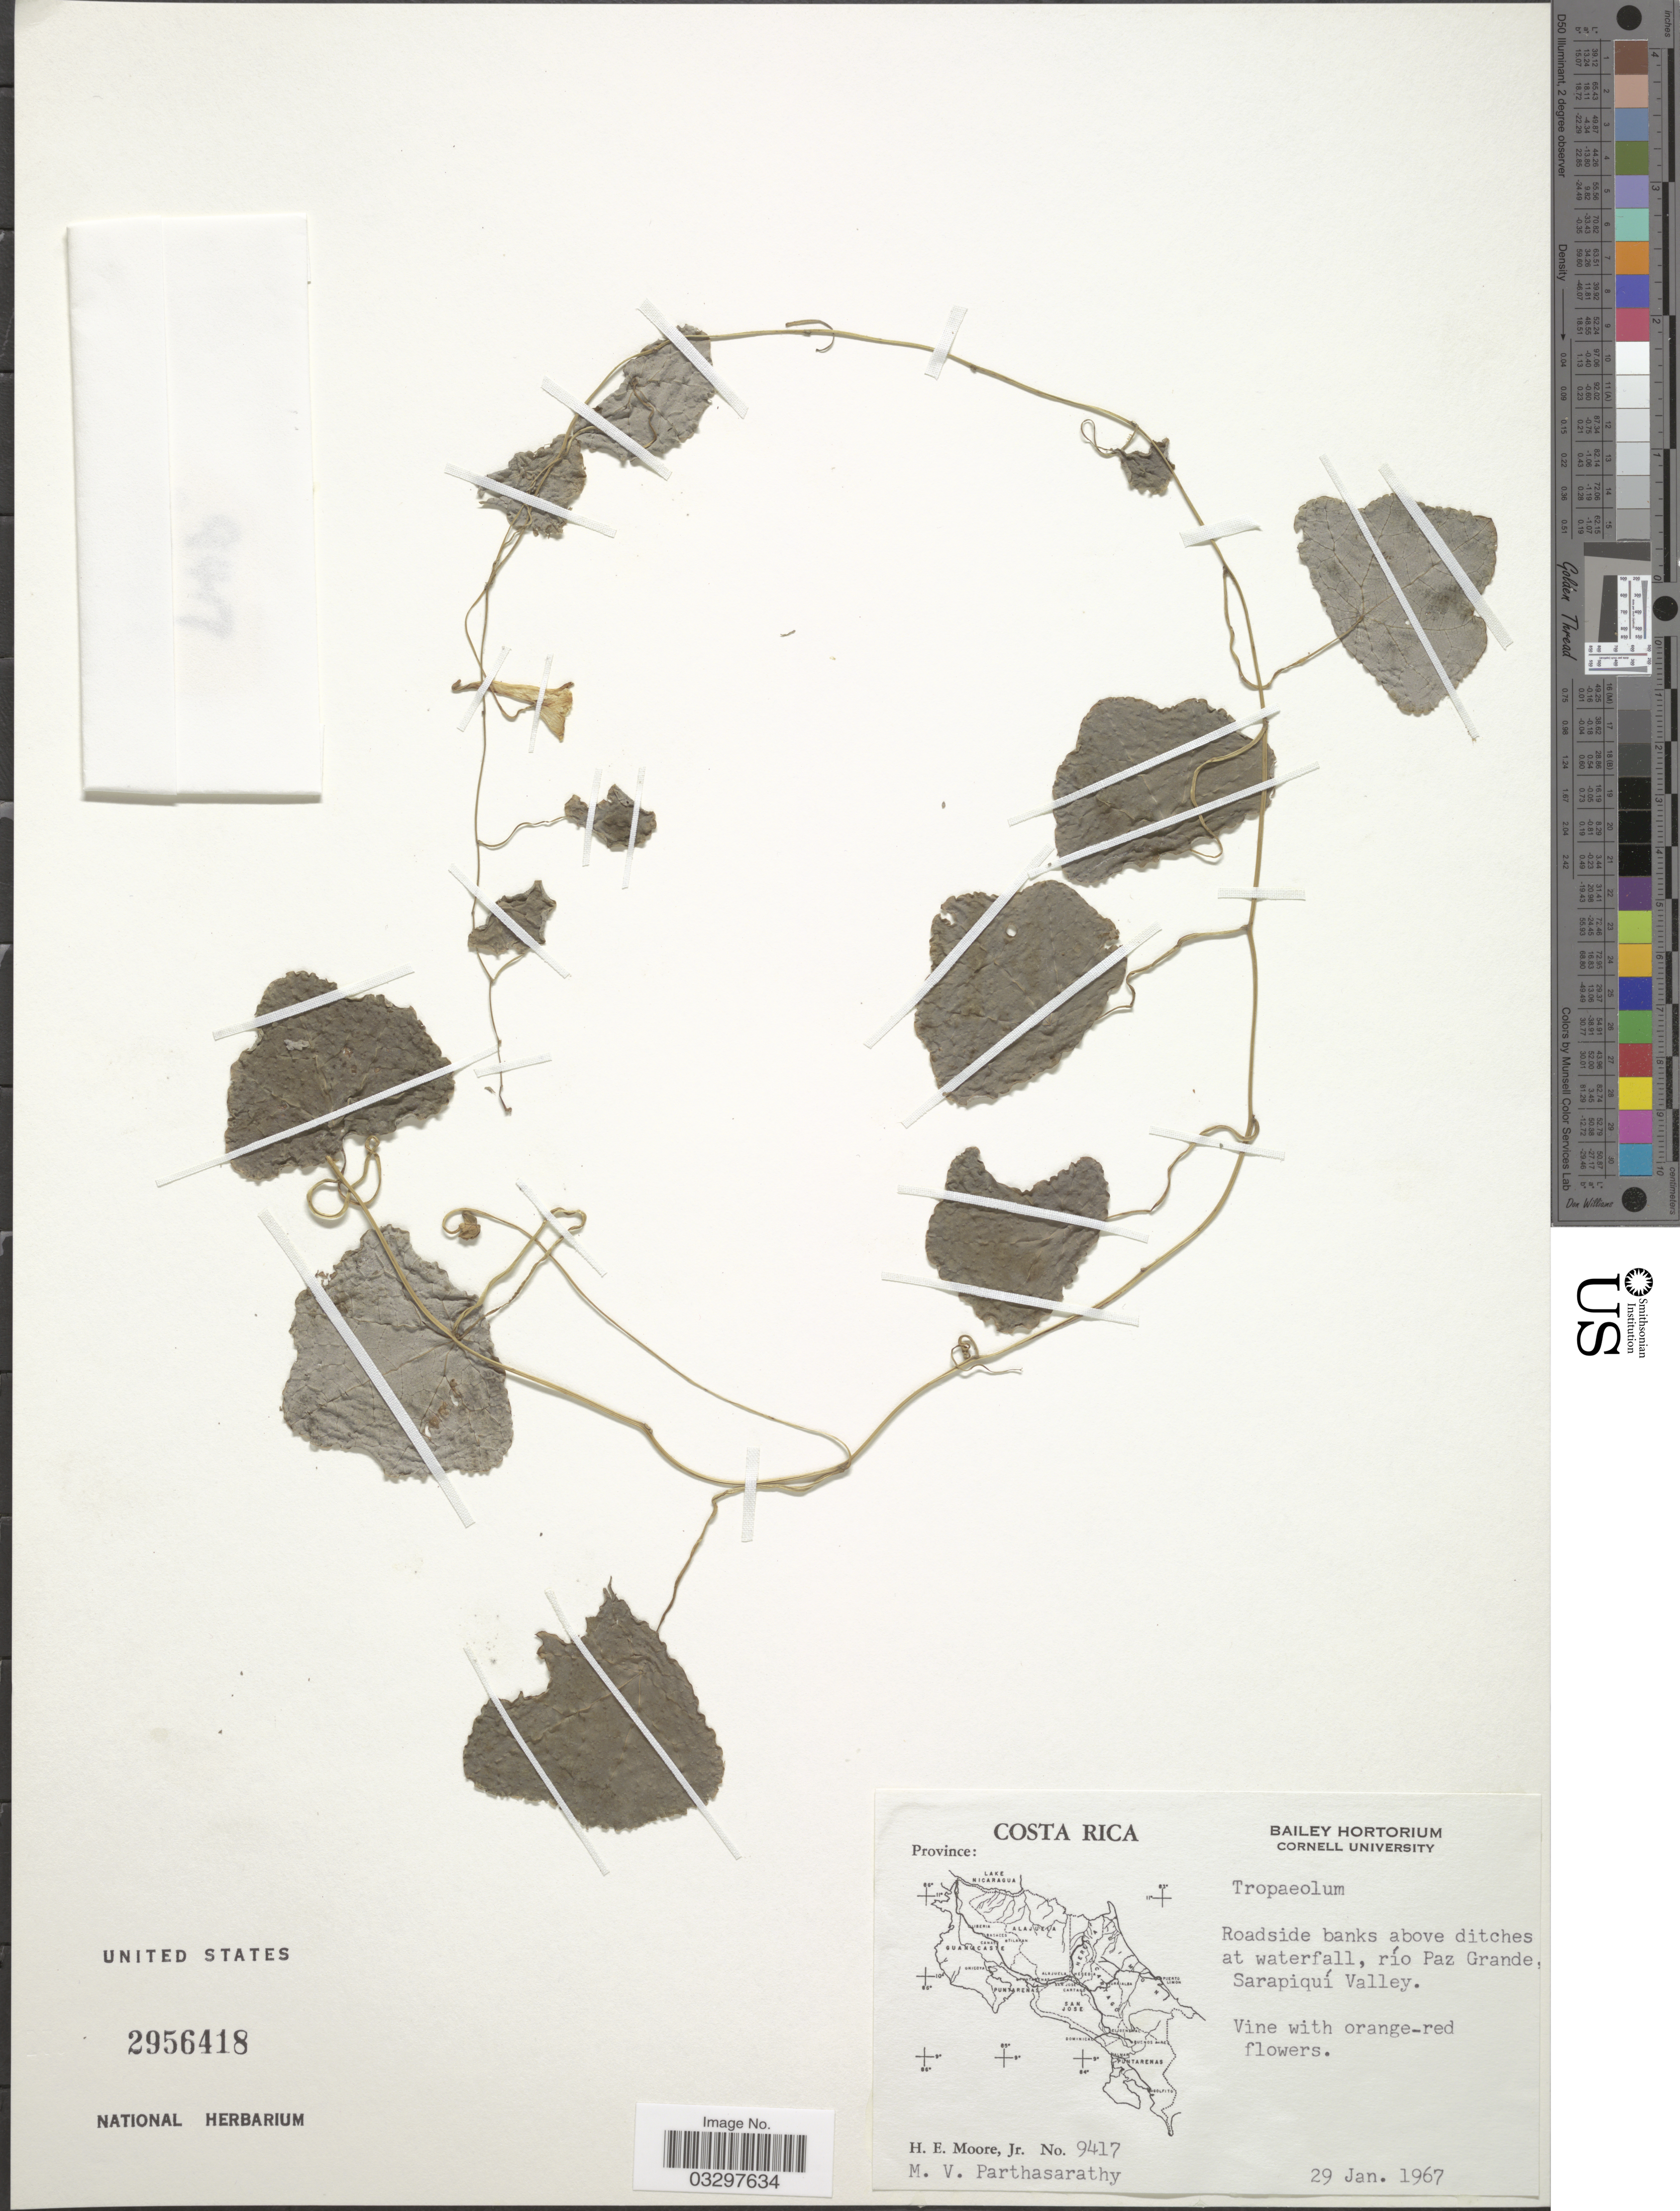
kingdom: Plantae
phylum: Tracheophyta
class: Magnoliopsida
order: Brassicales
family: Tropaeolaceae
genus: Tropaeolum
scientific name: Tropaeolum sp.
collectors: H. Moore & M. Parthasarathy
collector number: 9417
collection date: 1967-01-29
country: Costa Rica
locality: Roadside banks above ditches at waterfall, río Paz Grande, Sarapiquí Valley.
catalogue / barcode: US 2956418